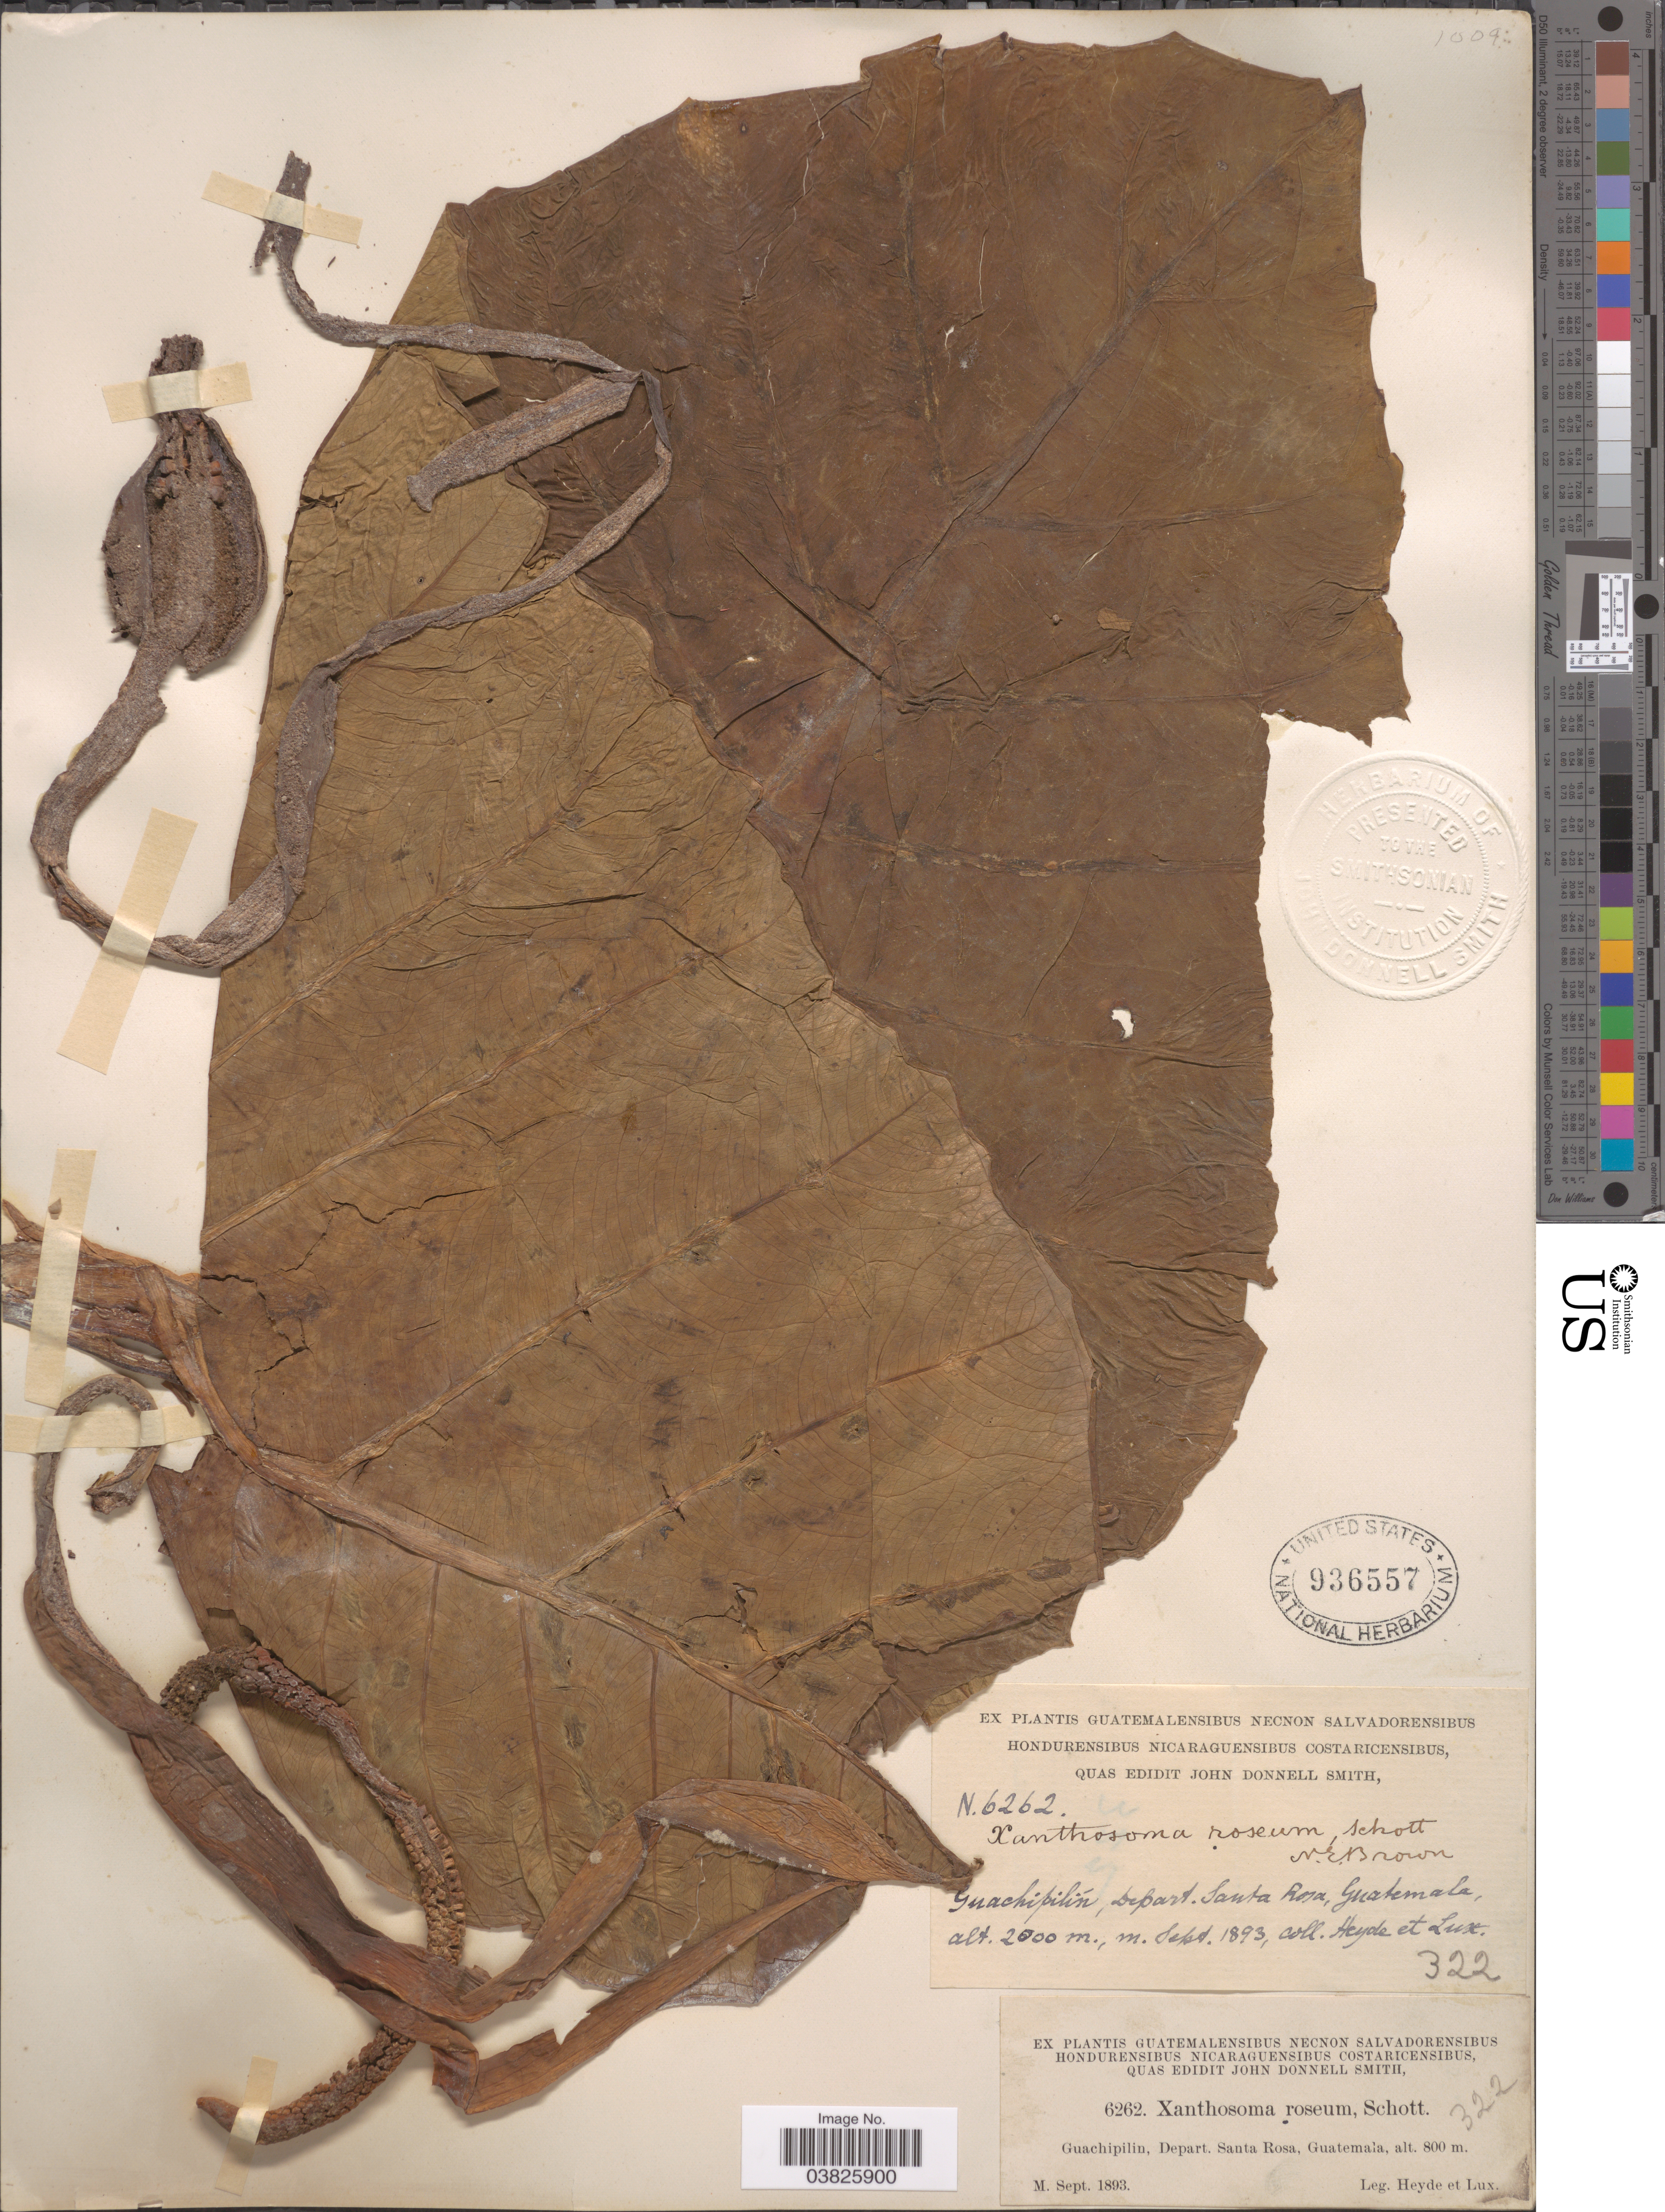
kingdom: Plantae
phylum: Tracheophyta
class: Liliopsida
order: Alismatales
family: Araceae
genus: Xanthosoma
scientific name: Xanthosoma roseum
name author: Schott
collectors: Heyde & Lux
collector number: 6262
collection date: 1893-09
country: Guatemala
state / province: Santa Rosa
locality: Guachipilí, Depart. Santa Rosa.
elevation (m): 800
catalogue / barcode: US 936557